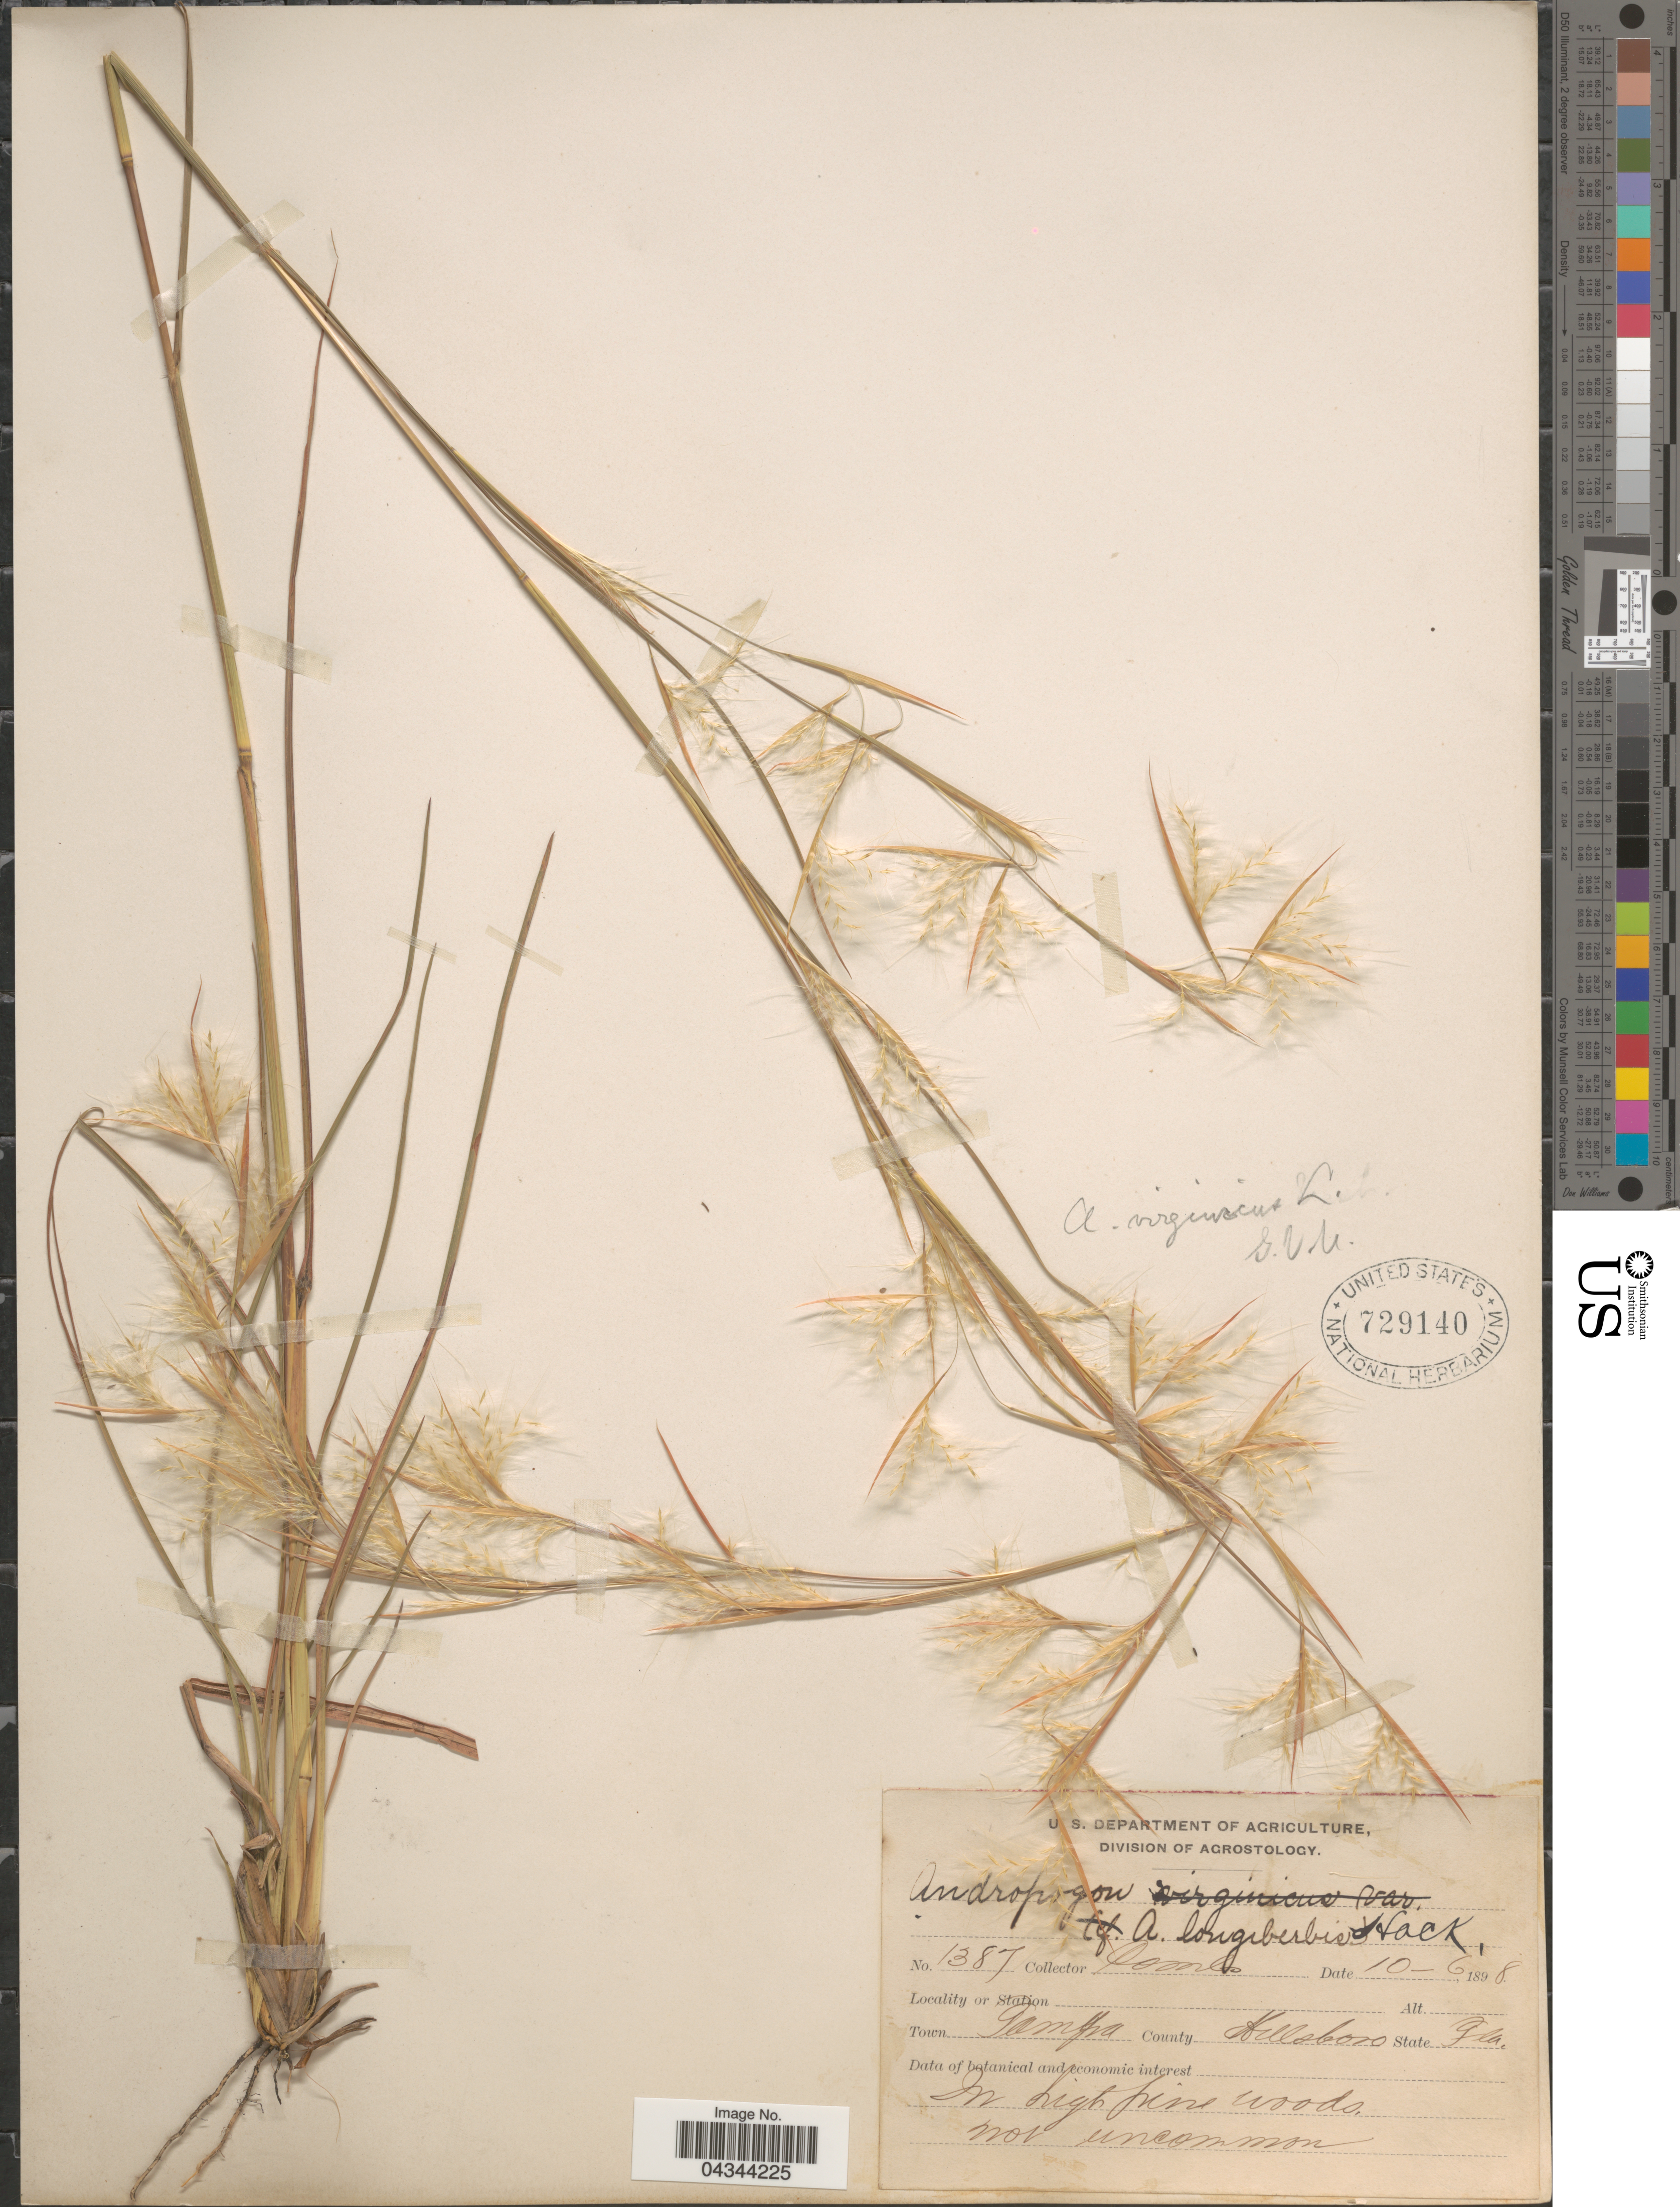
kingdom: Plantae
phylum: Tracheophyta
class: Liliopsida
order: Poales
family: Poaceae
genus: Andropogon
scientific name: Andropogon virginicus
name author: L.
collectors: -. Combs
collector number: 1387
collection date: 1898-10-06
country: United States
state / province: Florida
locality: Town Tampa. County Hillsboro.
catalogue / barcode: US 729140